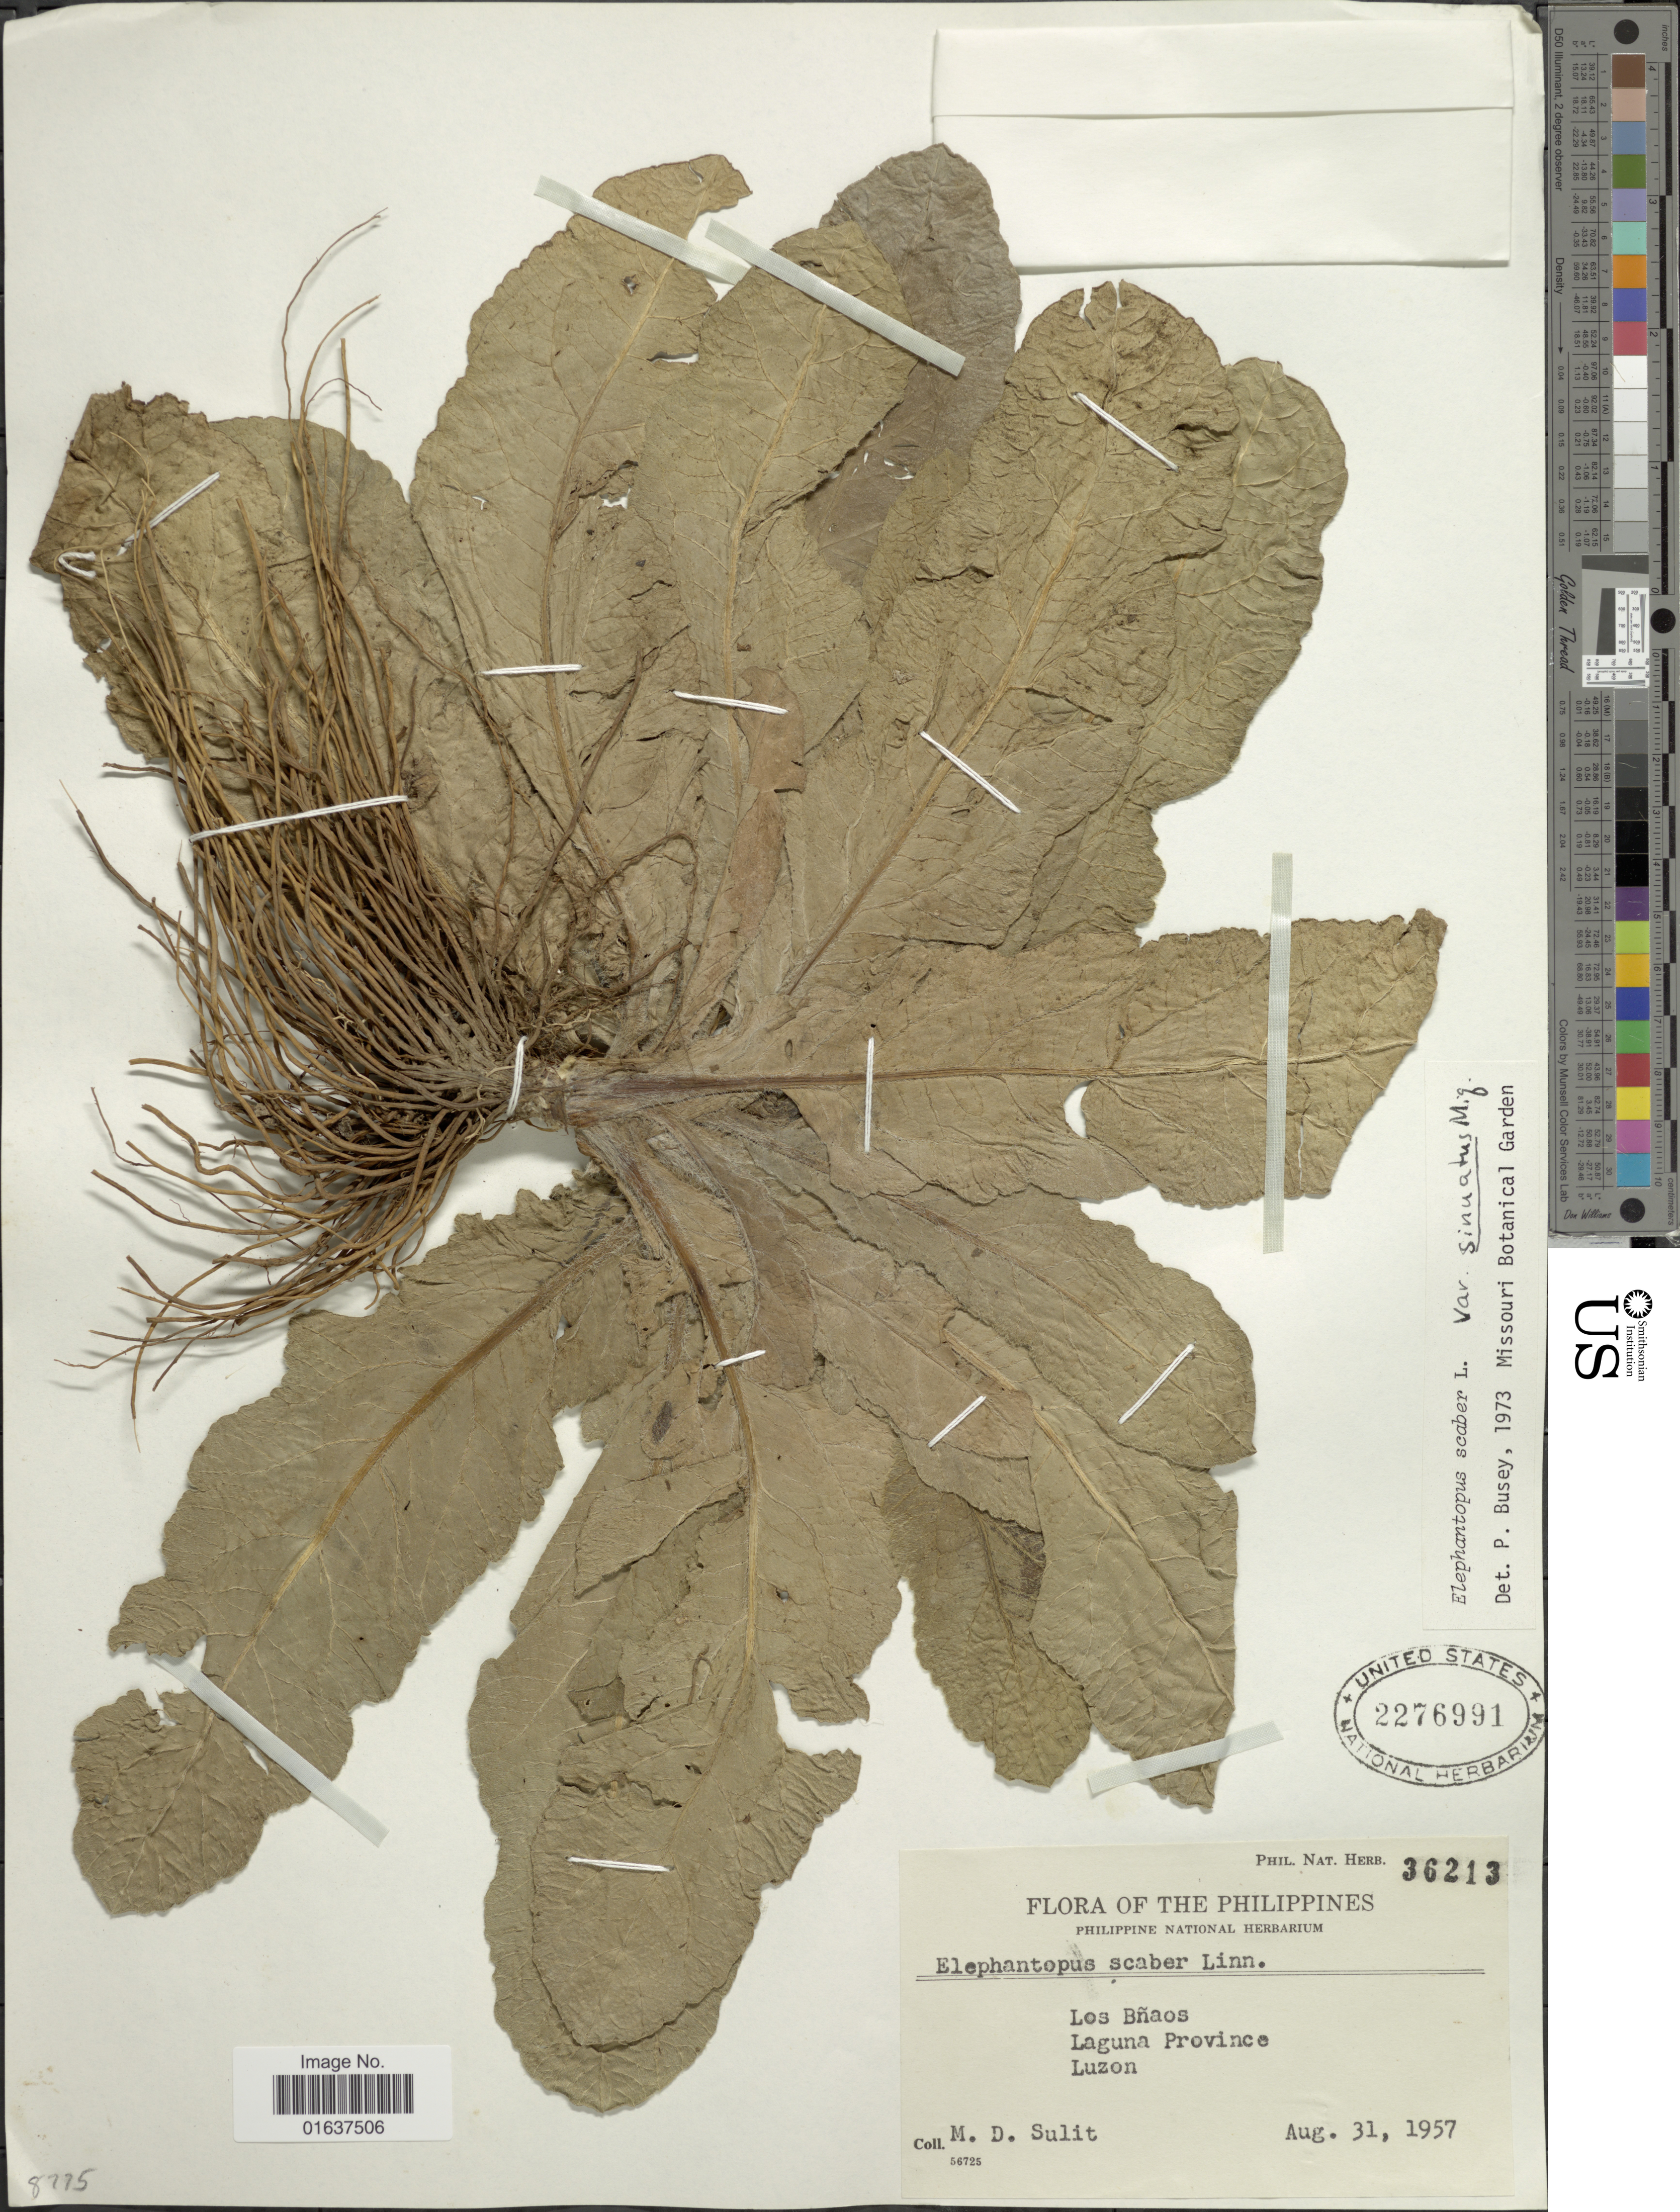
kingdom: Plantae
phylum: Tracheophyta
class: Magnoliopsida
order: Asterales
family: Asteraceae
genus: Elephantopus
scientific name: Elephantopus scaber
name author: L.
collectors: M. Sulit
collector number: Phil. Nat. Herb. 36213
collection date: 1957-08-31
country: Philippines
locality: Los Banos. Laguna Province, Luzon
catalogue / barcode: US 2276991